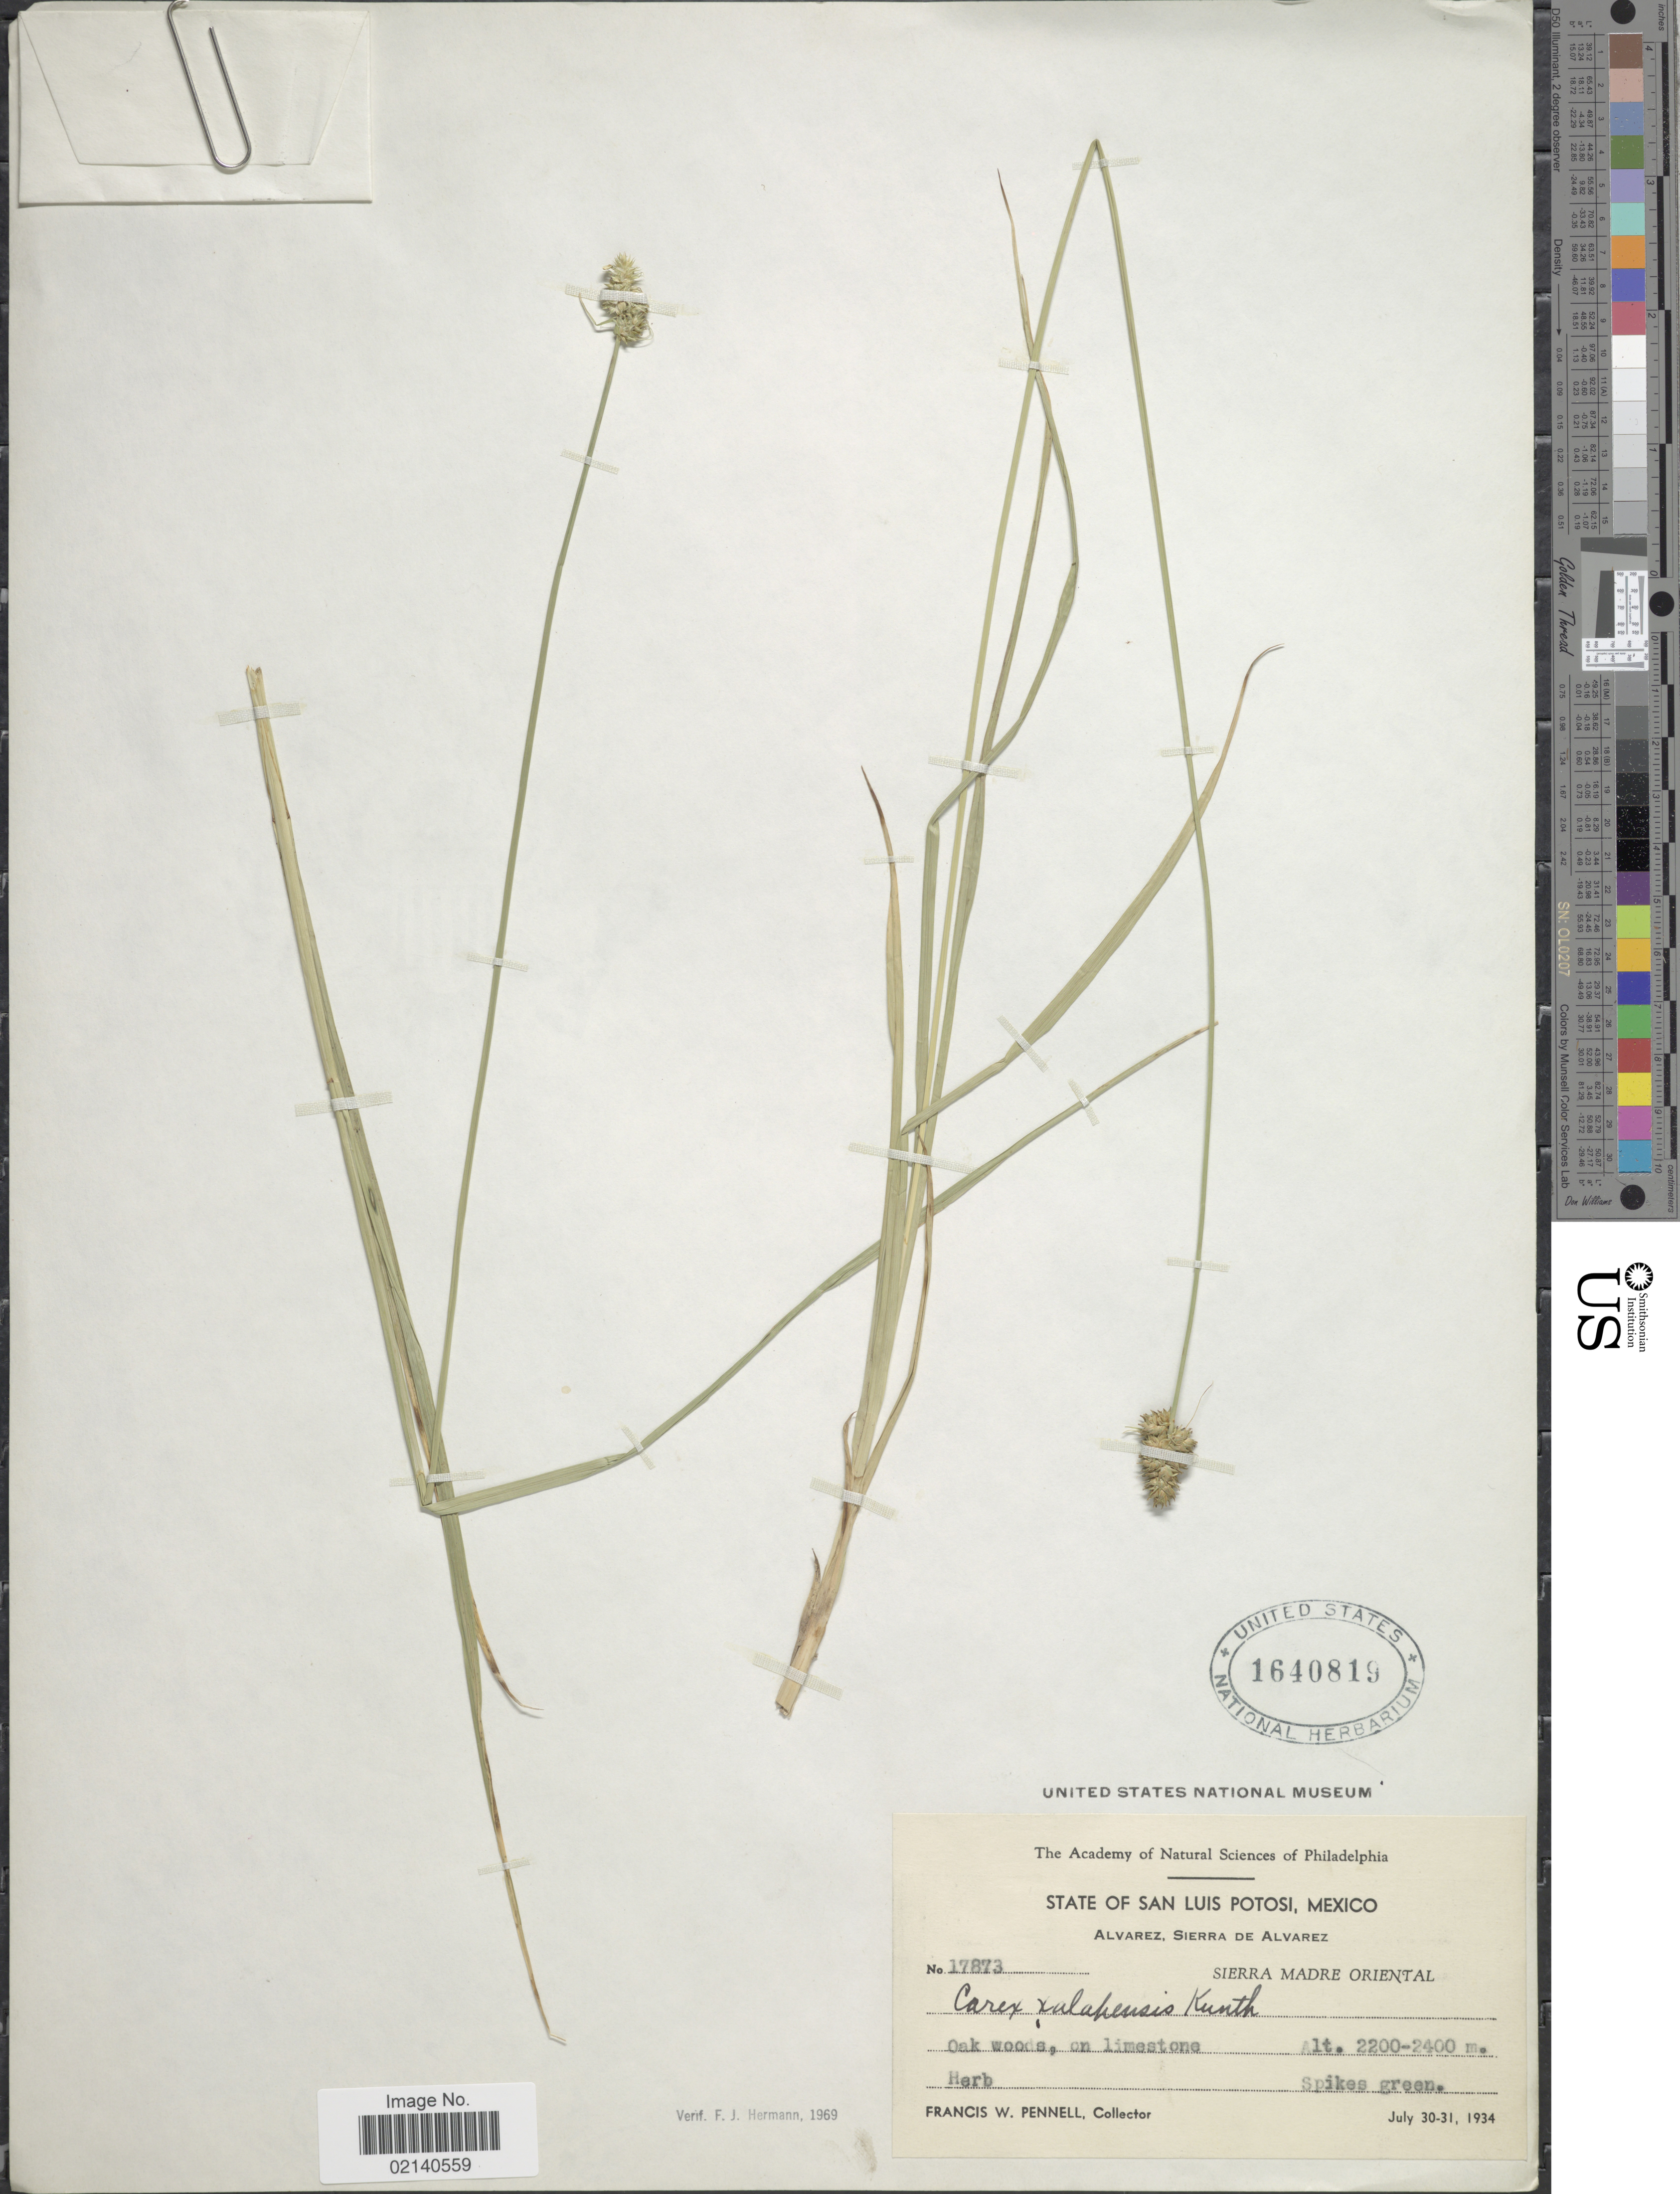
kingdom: Plantae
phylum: Tracheophyta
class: Liliopsida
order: Poales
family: Cyperaceae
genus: Carex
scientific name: Carex xalapensis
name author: Kunth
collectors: F. W. Pennell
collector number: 17873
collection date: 1934-07-30/1934-07-31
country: Mexico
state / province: San Luis Potosí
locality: Alvarez, Sierra de Alvarez. Sierra Madre Oriental. Oak woods, on limestone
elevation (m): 2200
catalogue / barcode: US 1640819